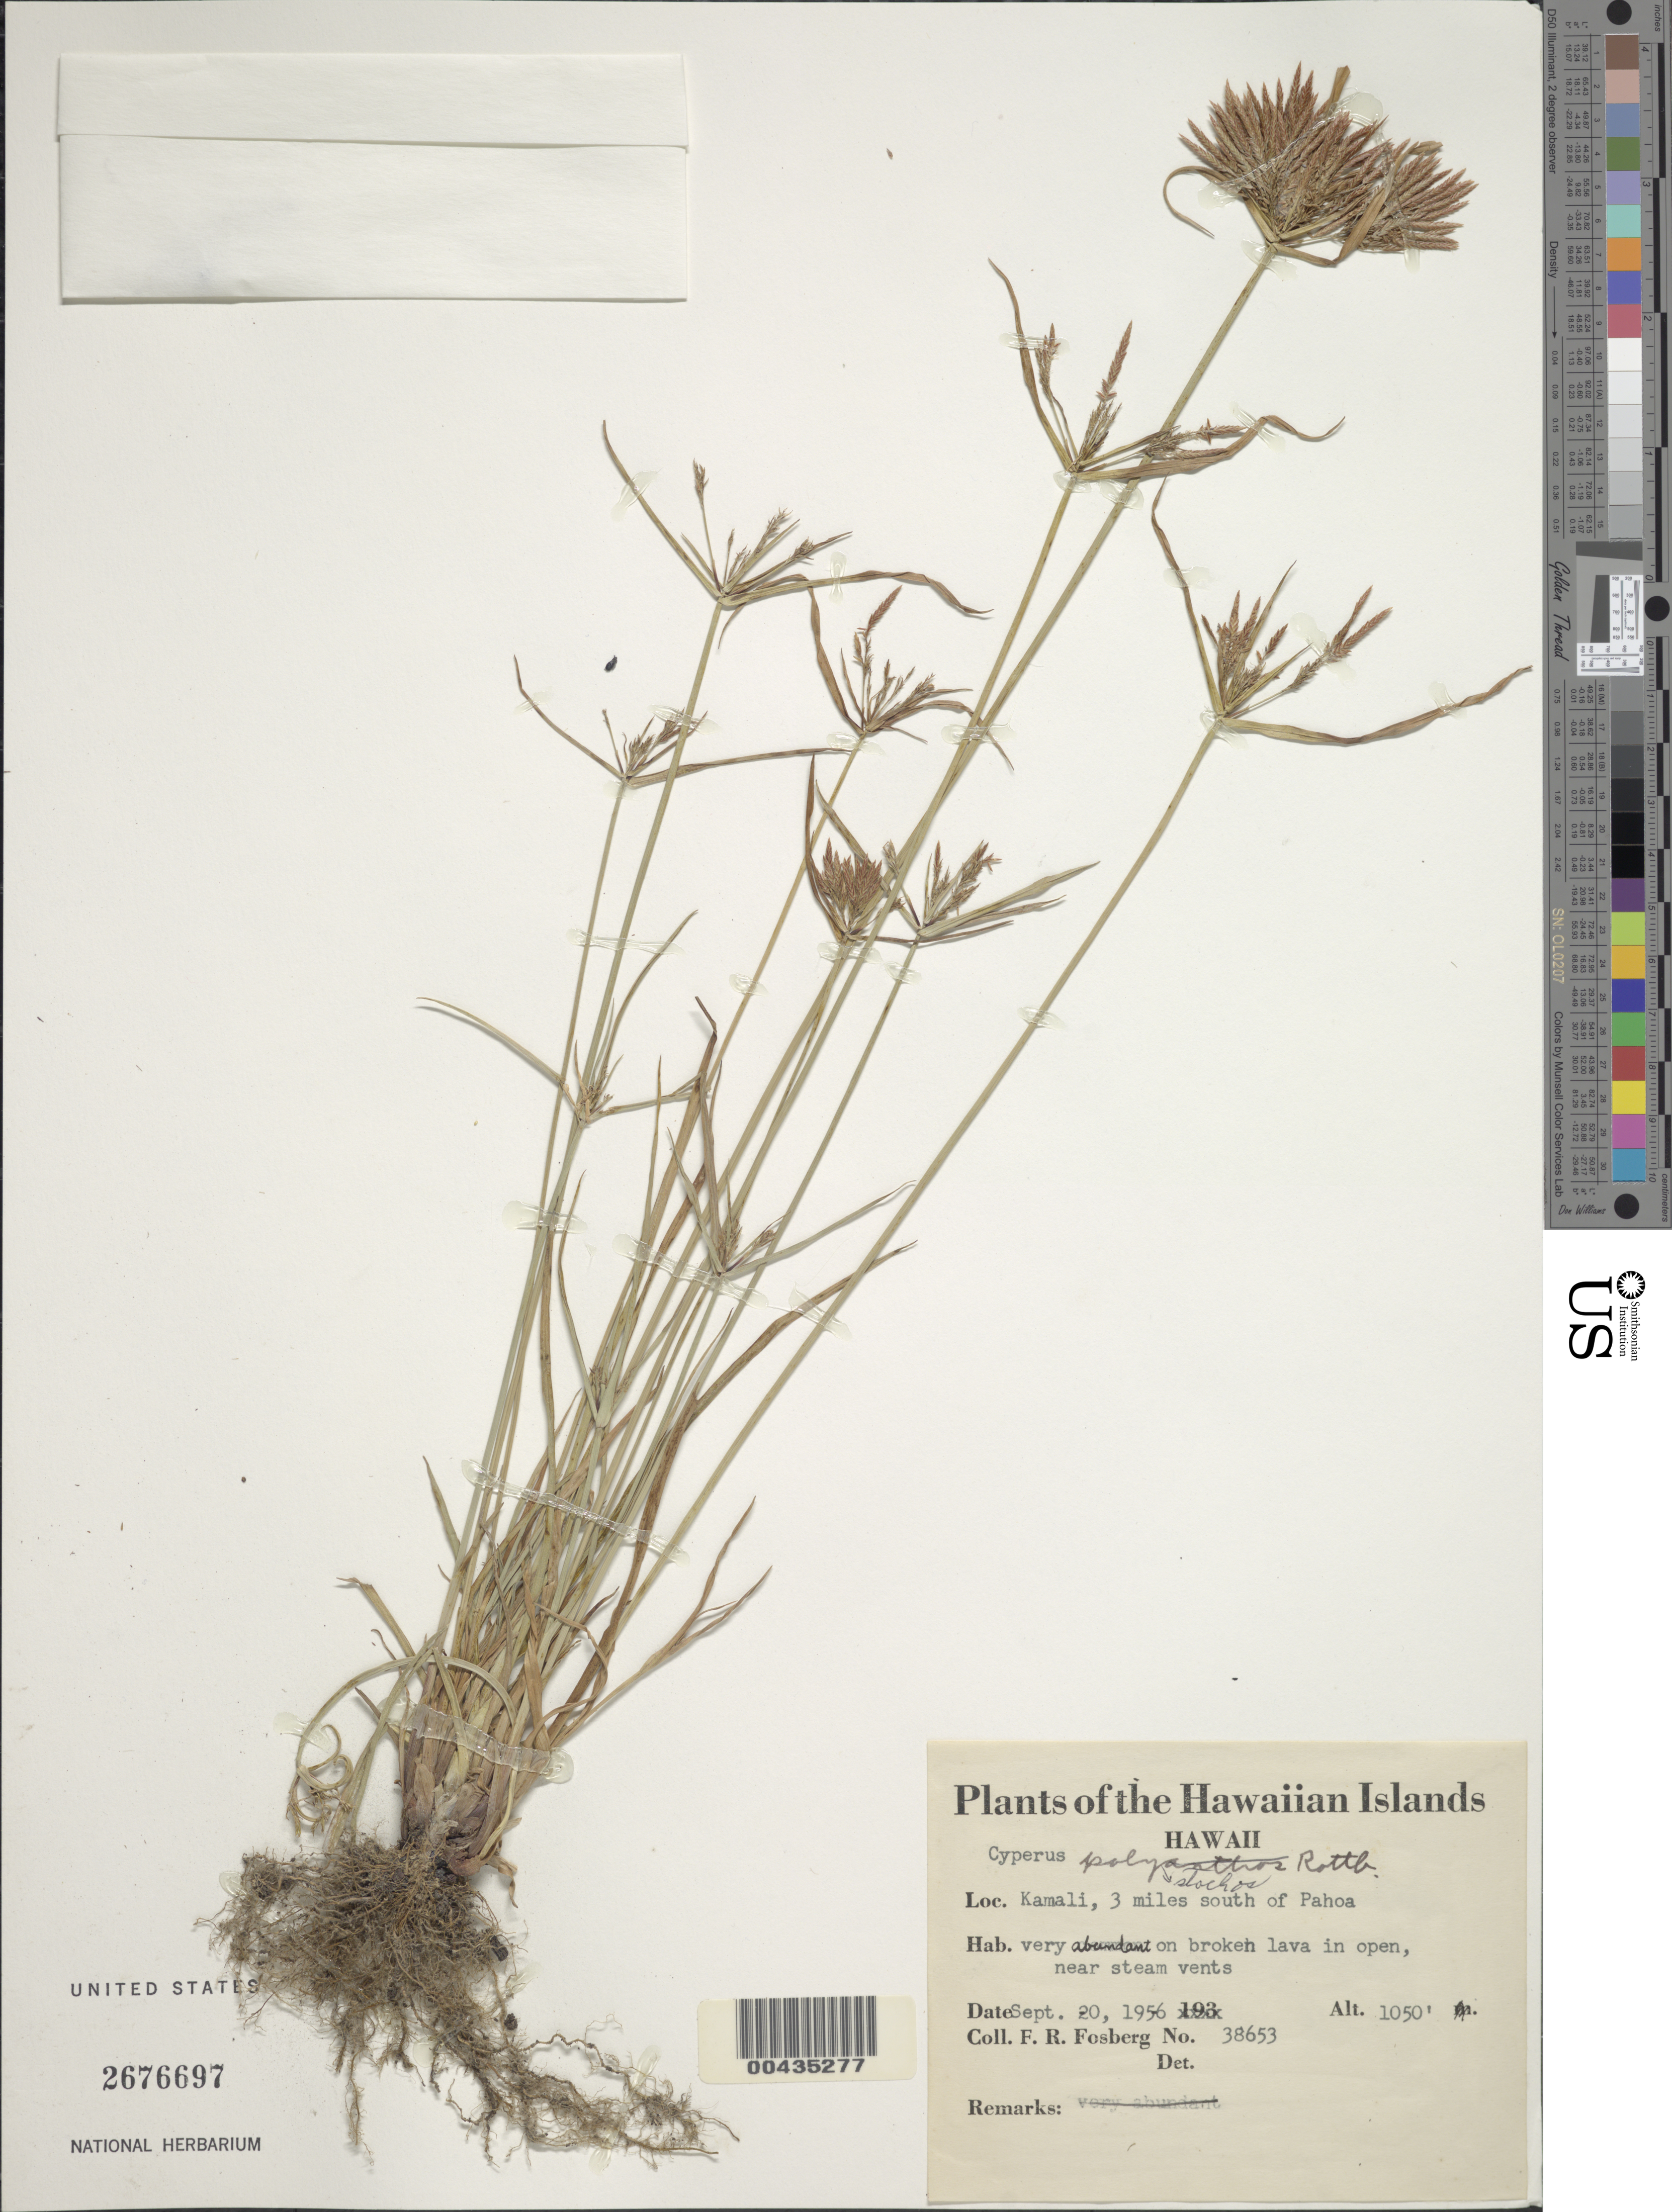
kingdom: Plantae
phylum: Tracheophyta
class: Liliopsida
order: Poales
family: Cyperaceae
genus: Cyperus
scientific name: Cyperus polystachyos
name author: Rottb.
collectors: F. R. Fosberg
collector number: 38653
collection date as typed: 20 Sep 1956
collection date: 1956-09-20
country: United States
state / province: Hawaii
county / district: Hawaii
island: Hawaii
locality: Hawaii, Kamali, 3 miles south of Pahoa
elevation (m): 320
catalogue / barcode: US 2676697